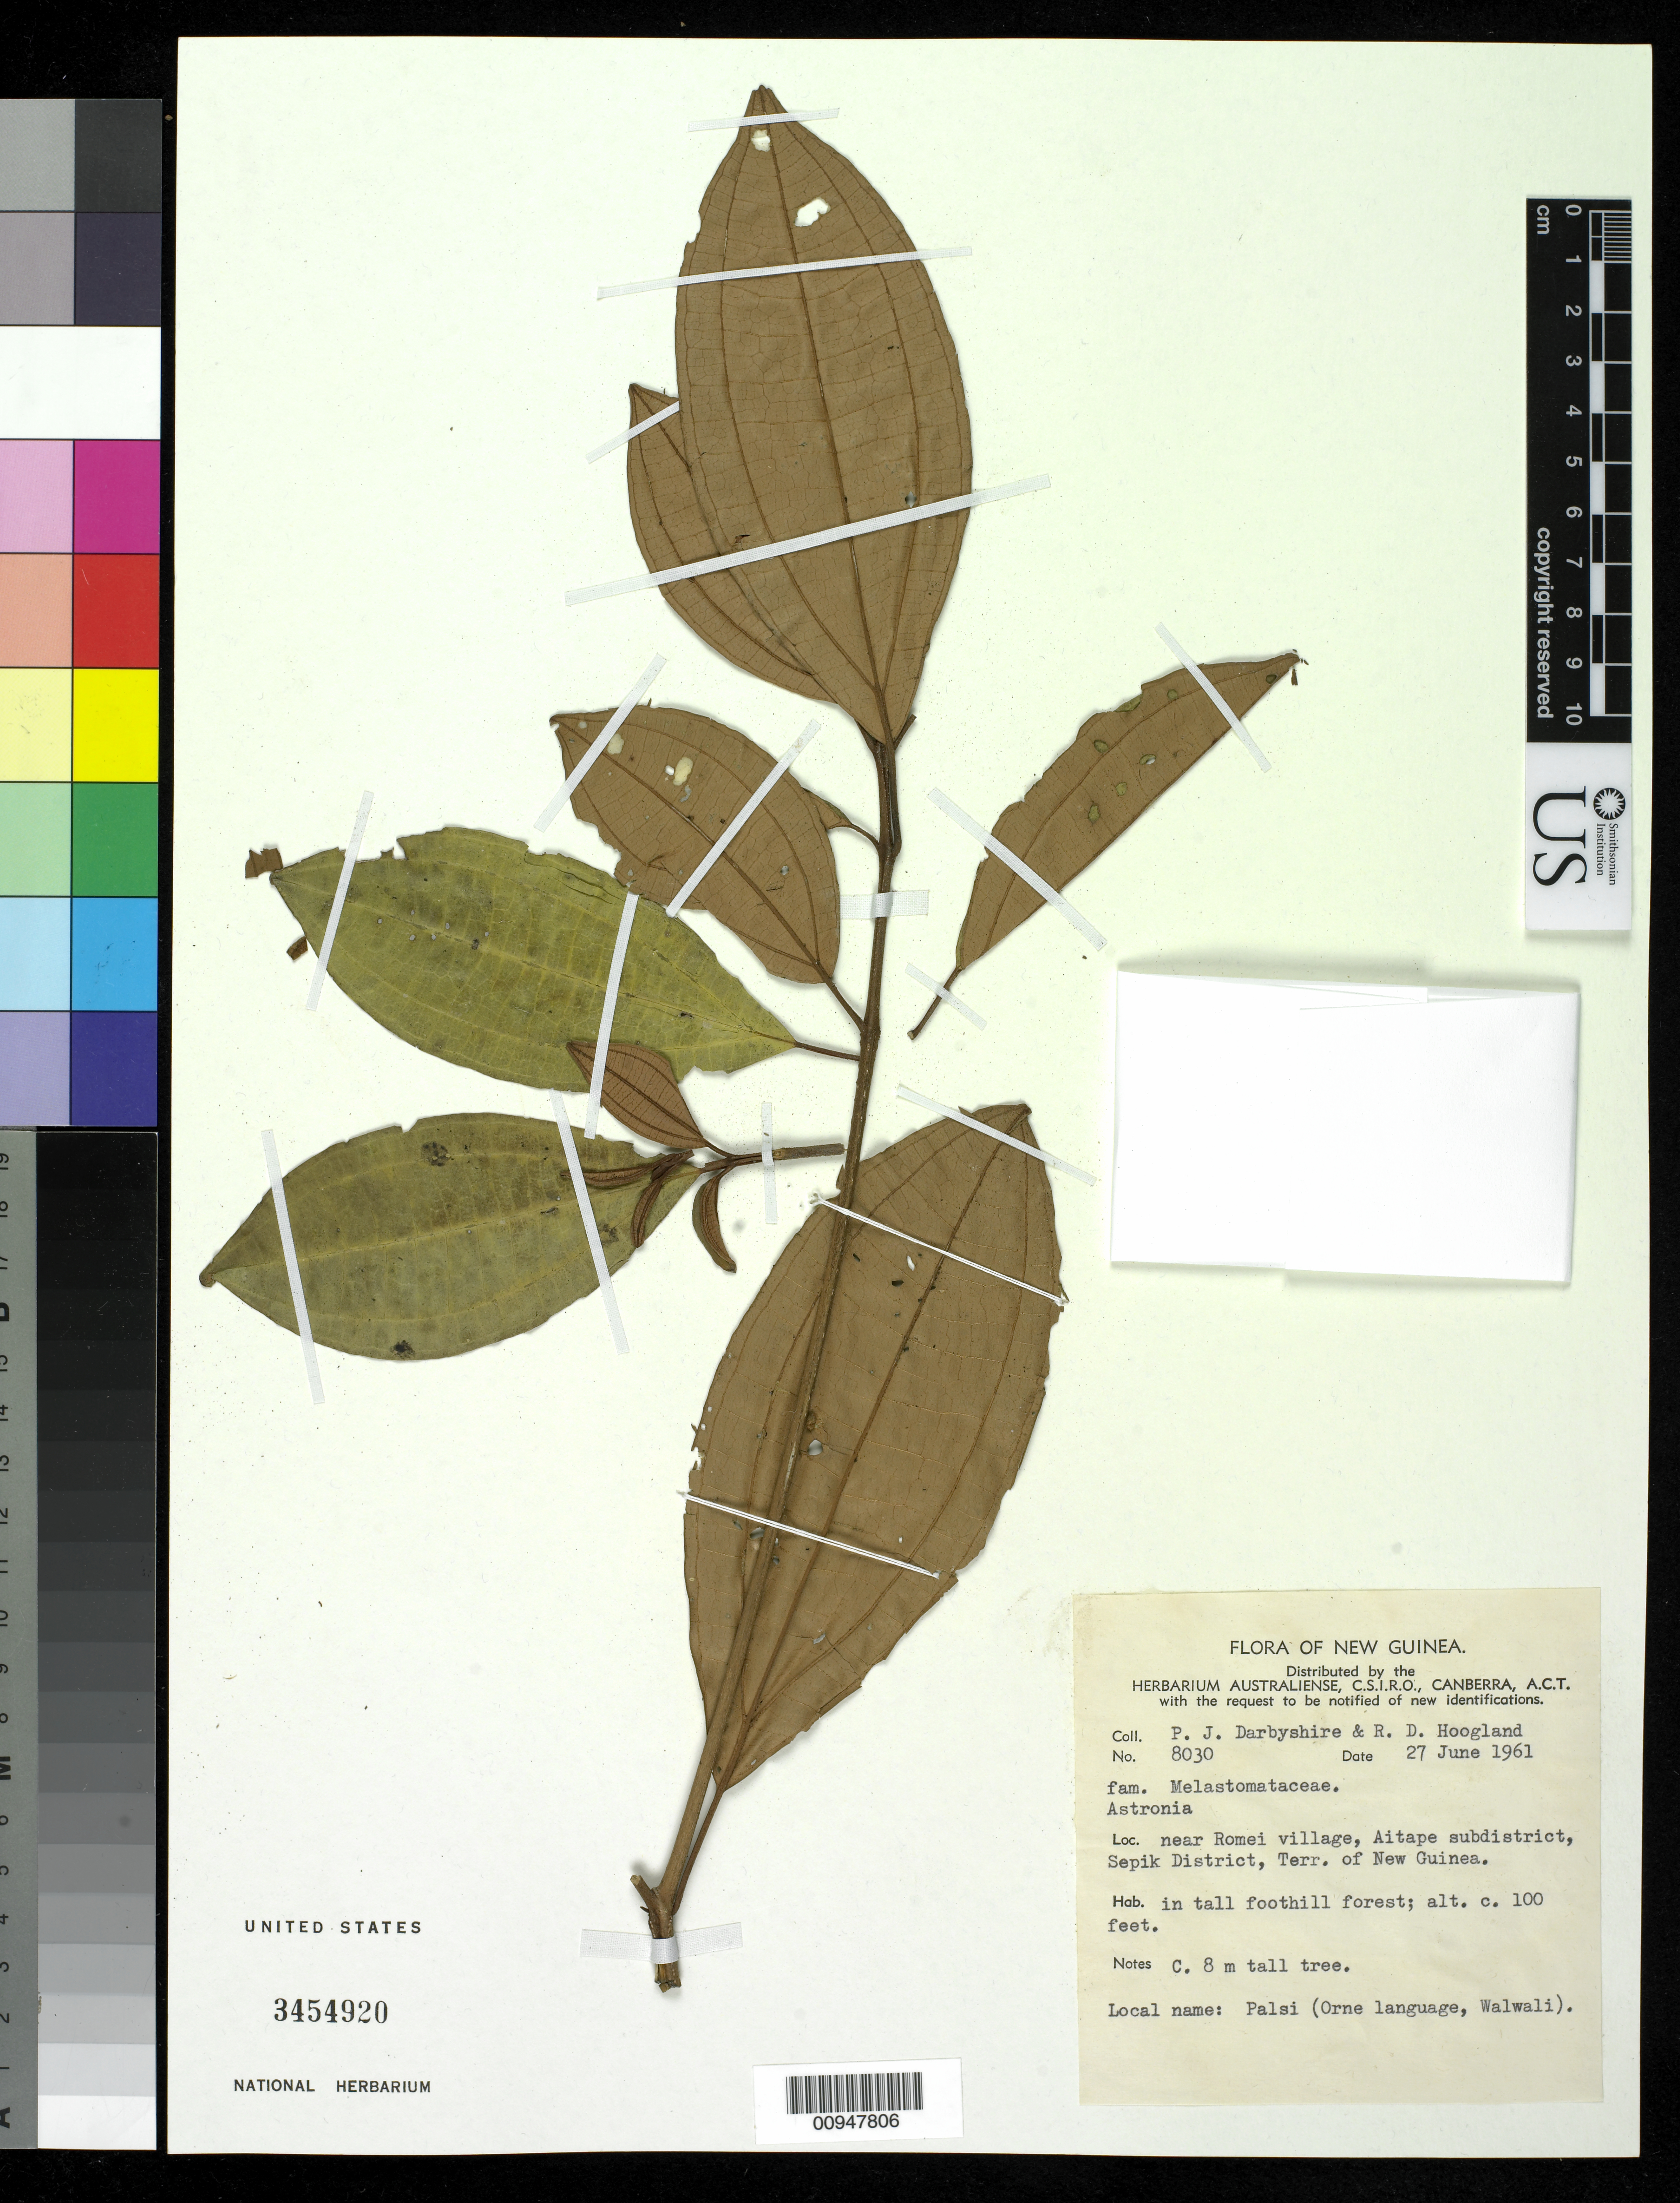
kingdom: Plantae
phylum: Tracheophyta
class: Magnoliopsida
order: Myrtales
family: Melastomataceae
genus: Astronia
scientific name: Astronia sp.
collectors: P. Darbyshire & R. D. Hoogland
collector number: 8030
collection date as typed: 27 Jun 1961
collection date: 1961-06-27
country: Papua New Guinea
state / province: Sandaun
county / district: Aitape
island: New Guinea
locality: Near Romei village, Aitape subdistrict.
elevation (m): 30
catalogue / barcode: US 3454920